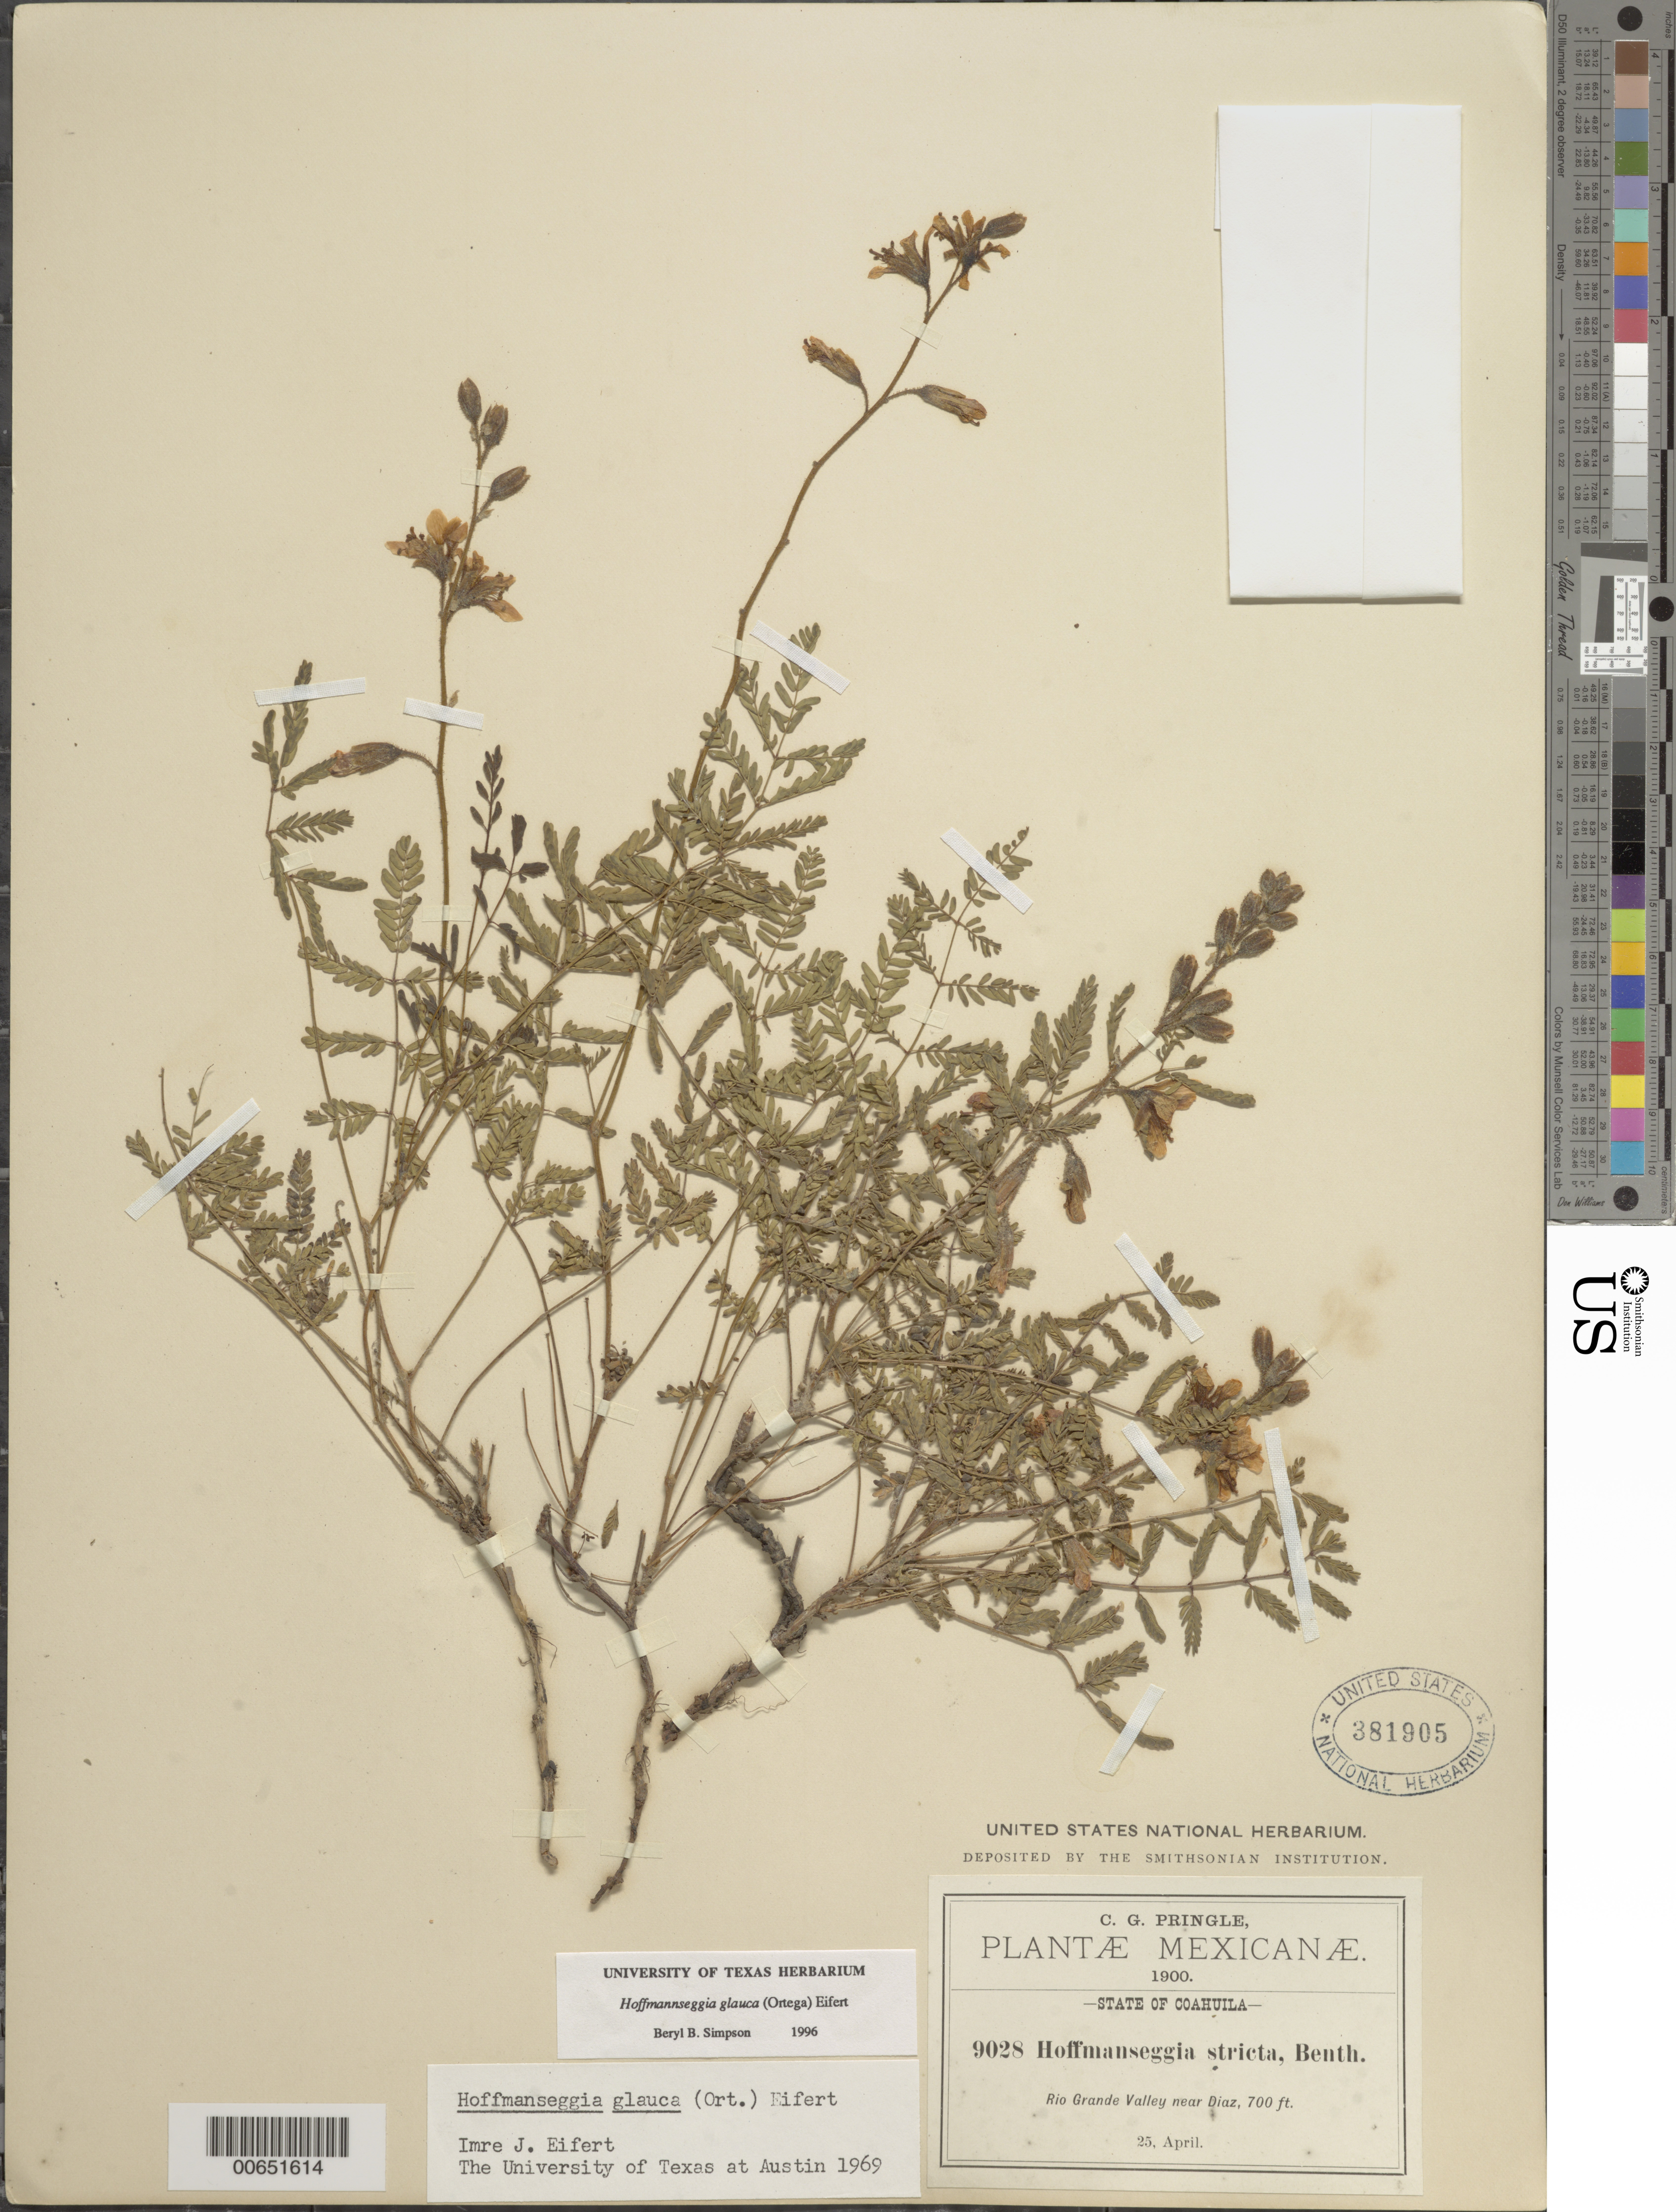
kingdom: Plantae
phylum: Tracheophyta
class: Magnoliopsida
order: Fabales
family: Fabaceae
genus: Hoffmannseggia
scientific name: Hoffmannseggia glauca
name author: (Ortega) Eifert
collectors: C. G. Pringle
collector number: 9028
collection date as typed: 25 Apr 1900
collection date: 1900-04-25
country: Mexico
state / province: Coahuila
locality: Rio Grande Valle, near Diaz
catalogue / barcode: US 381905